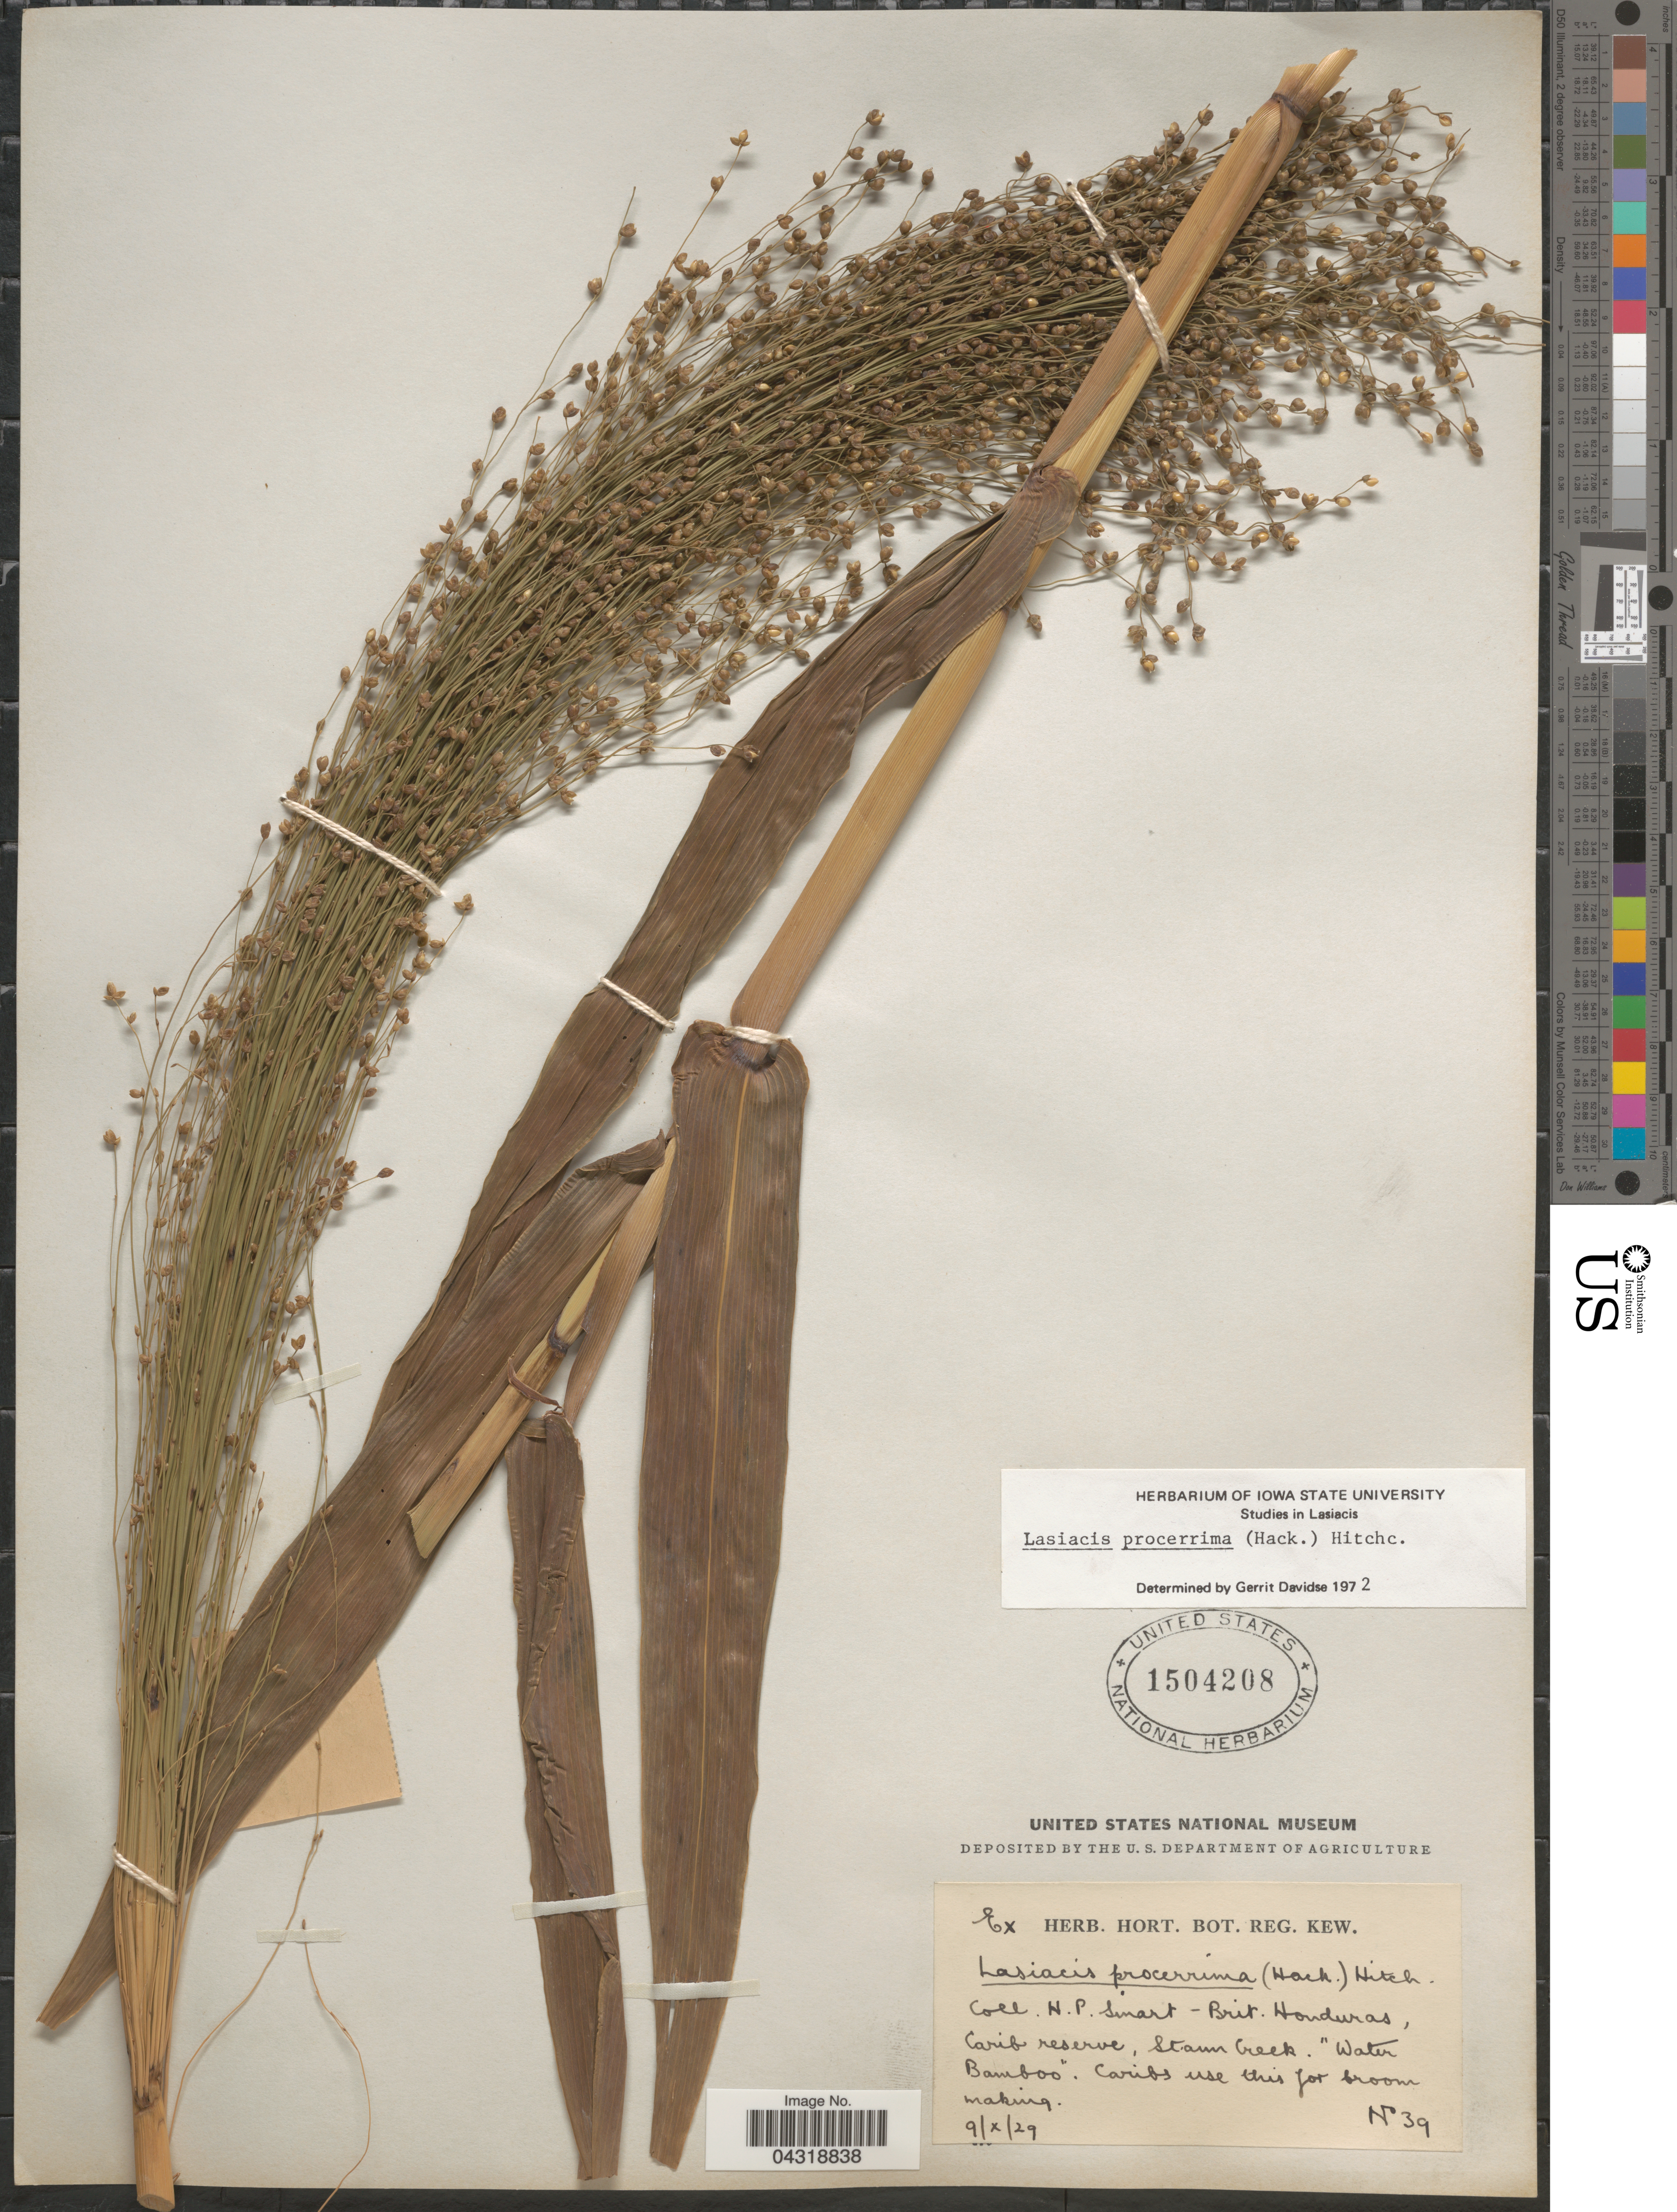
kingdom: Plantae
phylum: Tracheophyta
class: Liliopsida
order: Poales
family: Poaceae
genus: Lasiacis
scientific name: Lasiacis procerrima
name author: (Hack.) Hitchc.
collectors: H. Smart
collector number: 39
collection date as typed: Transcribed d/m/y: 9/10/29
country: Belize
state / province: Stann Creek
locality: Brit. Honduras, Carib reserve.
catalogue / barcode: US 1504208